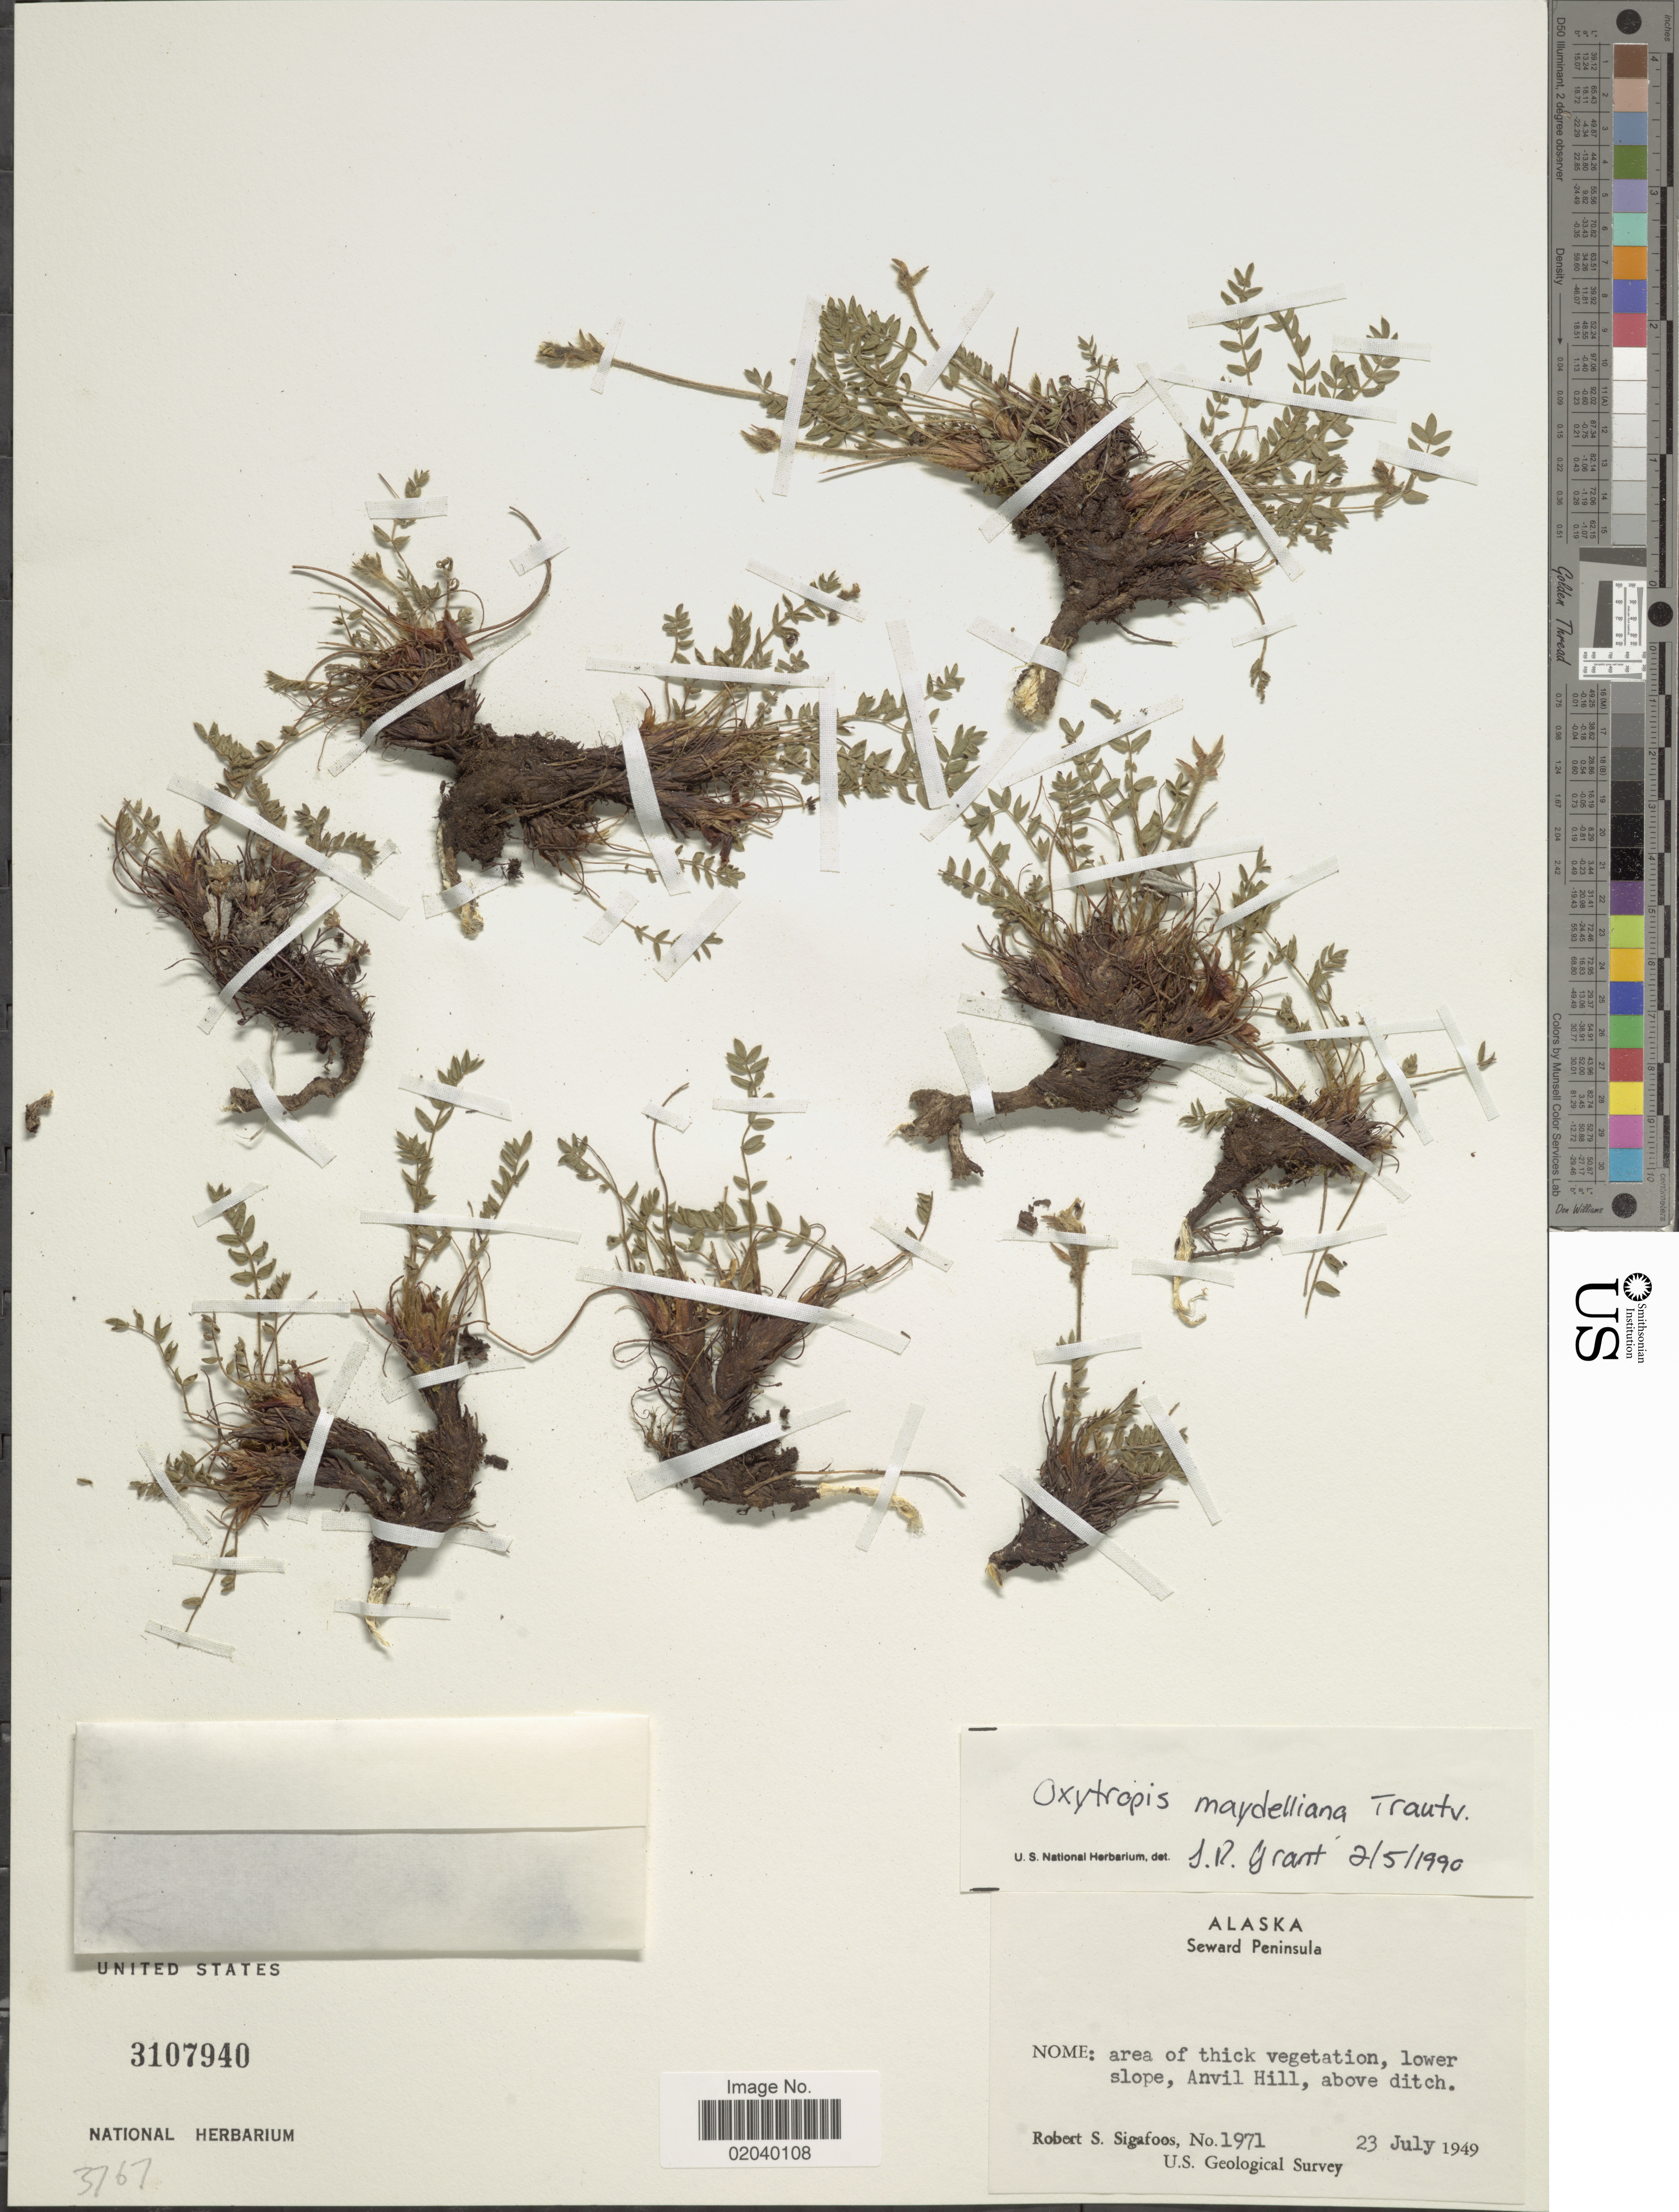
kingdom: Plantae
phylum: Tracheophyta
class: Magnoliopsida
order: Fabales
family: Fabaceae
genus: Oxytropis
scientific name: Oxytropis maydelliana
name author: Trautv.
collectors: R. Sigafoos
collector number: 1971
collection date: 1949-07-23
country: United States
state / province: Alaska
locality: Seward Peninsula, Nome: area of thick vegetation, lower slope, Anvil Hill, above ditch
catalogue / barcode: US 3107940